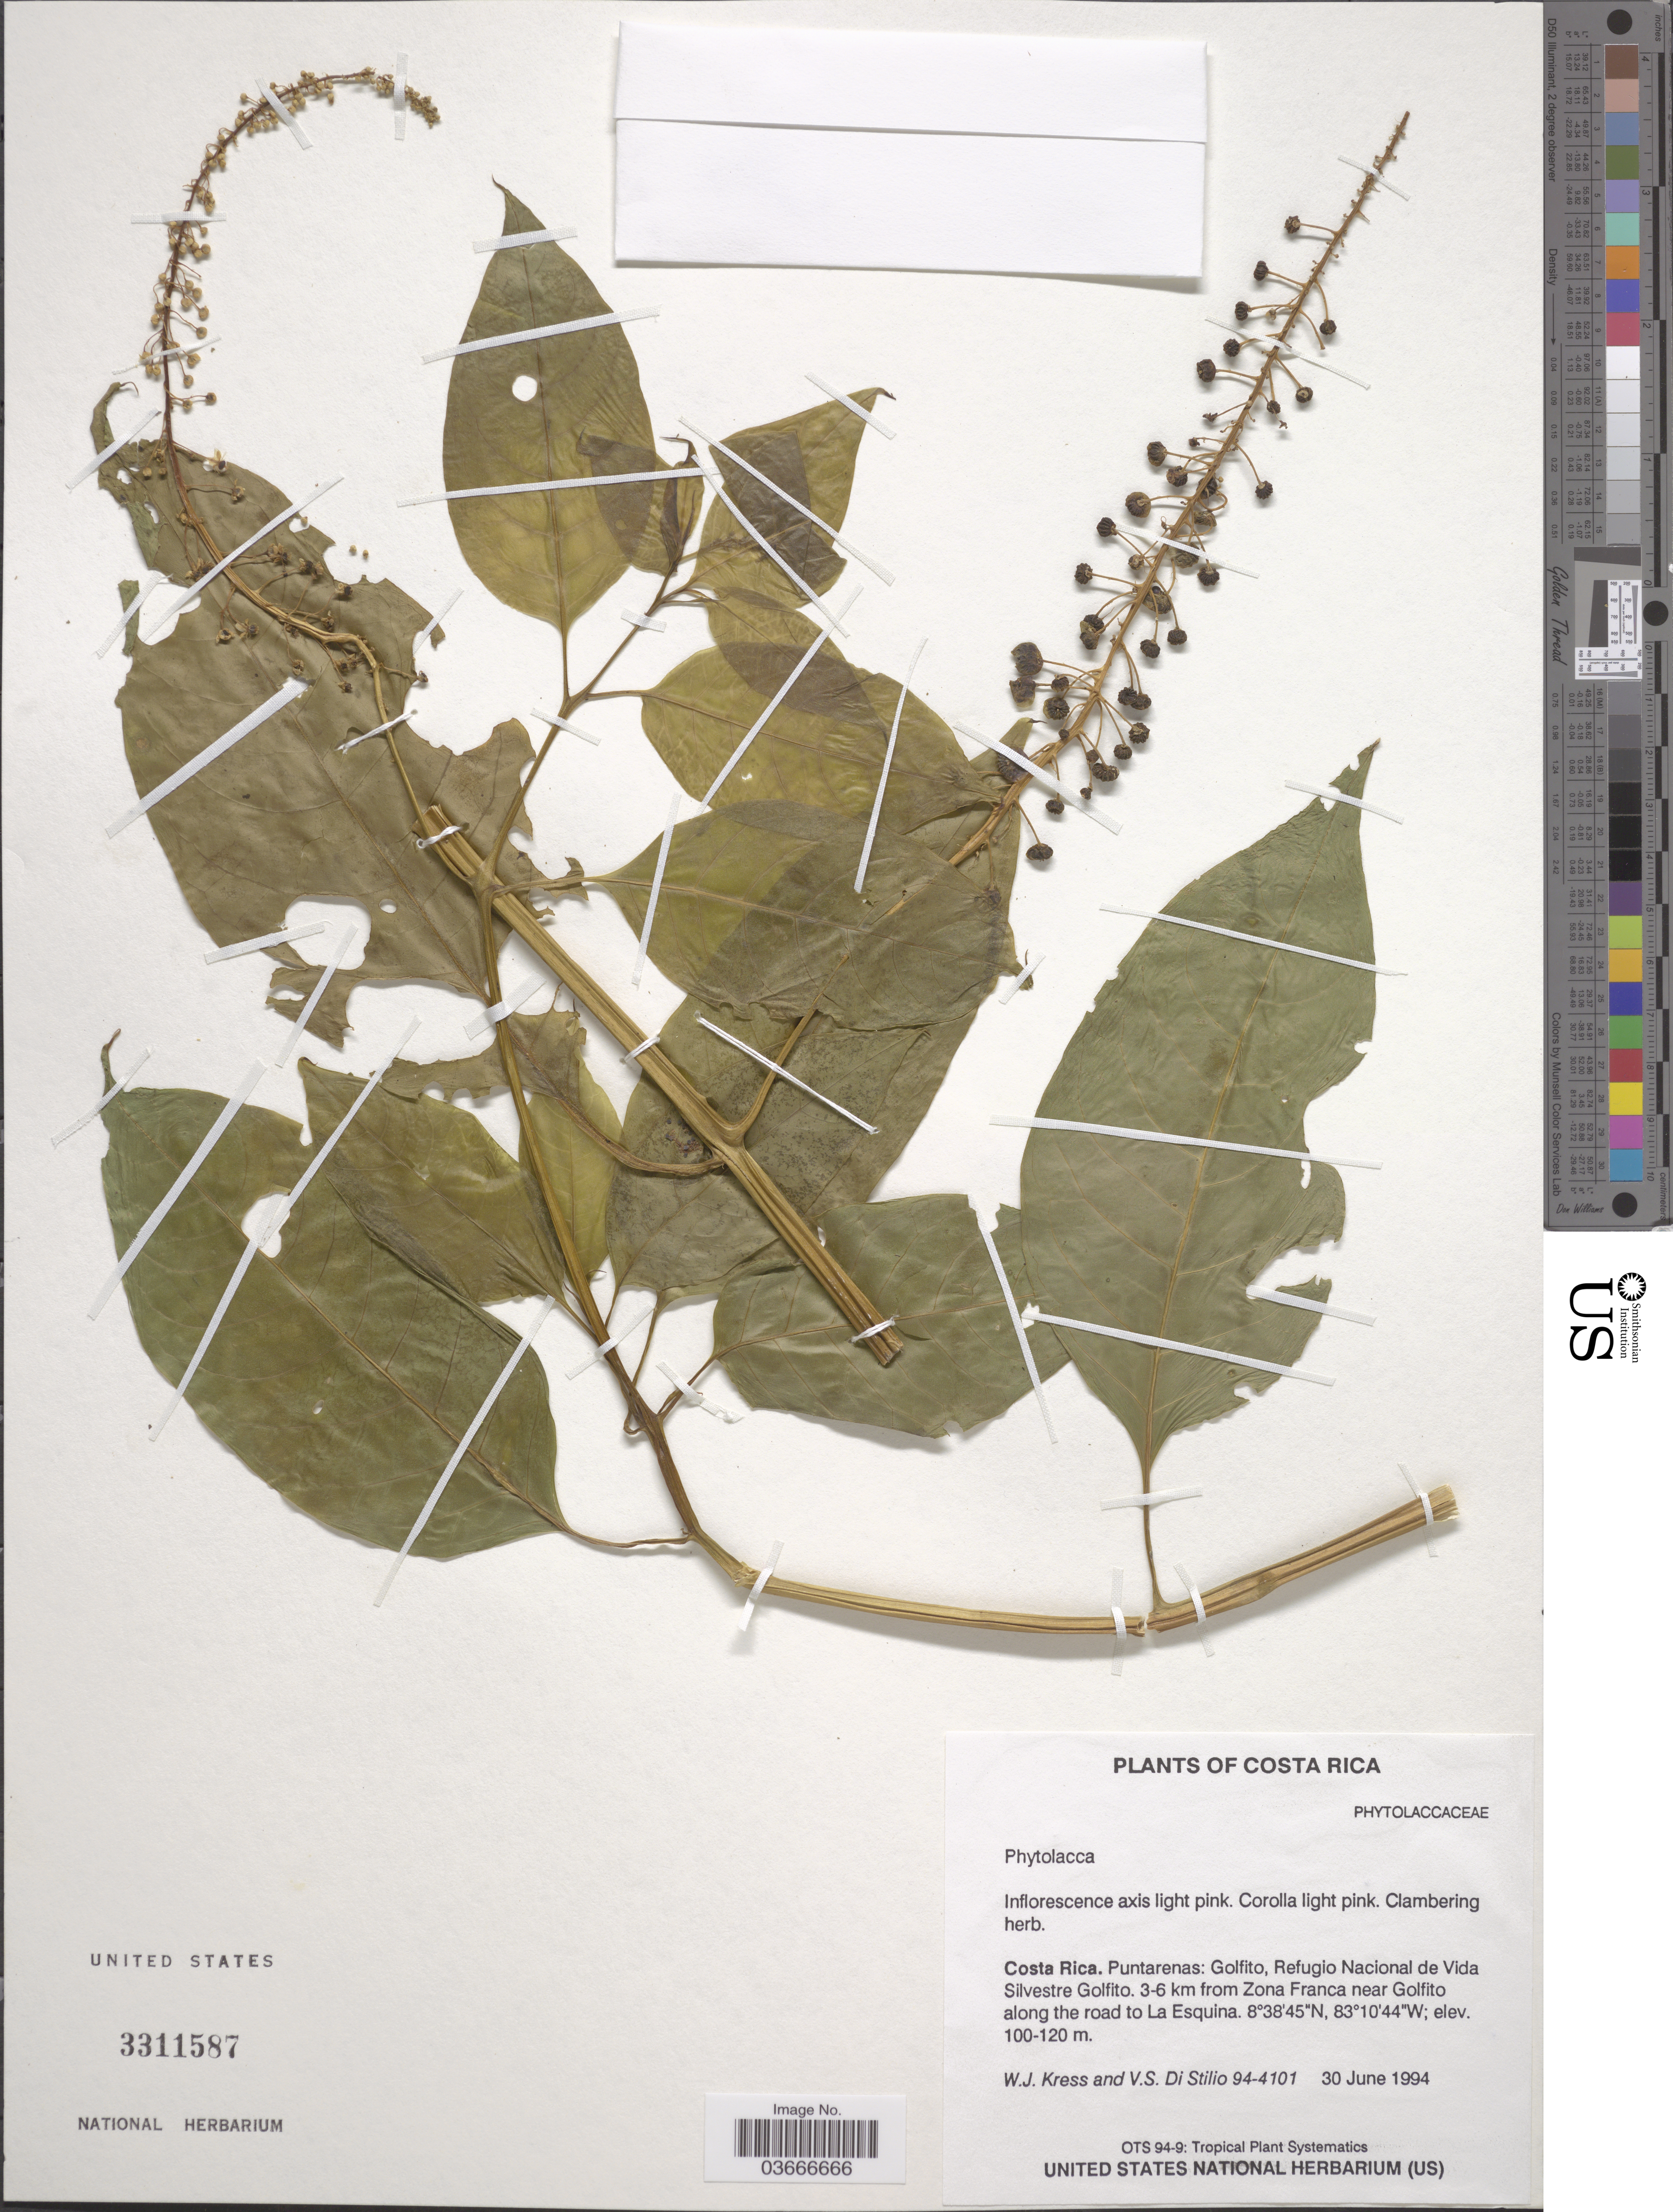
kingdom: Plantae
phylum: Tracheophyta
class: Magnoliopsida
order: Caryophyllales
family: Phytolaccaceae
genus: Phytolacca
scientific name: Phytolacca sp.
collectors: W. J. Kress & V. Di Stilio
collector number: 94-4101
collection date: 1994-06-30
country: Costa Rica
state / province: Puntarenas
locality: Golfito, Refugio Nacional de Vida Silvestre Golfito. 3-6 km from Zona Franca near Golfito along the road to La Esquina.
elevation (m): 100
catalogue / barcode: US 3311587